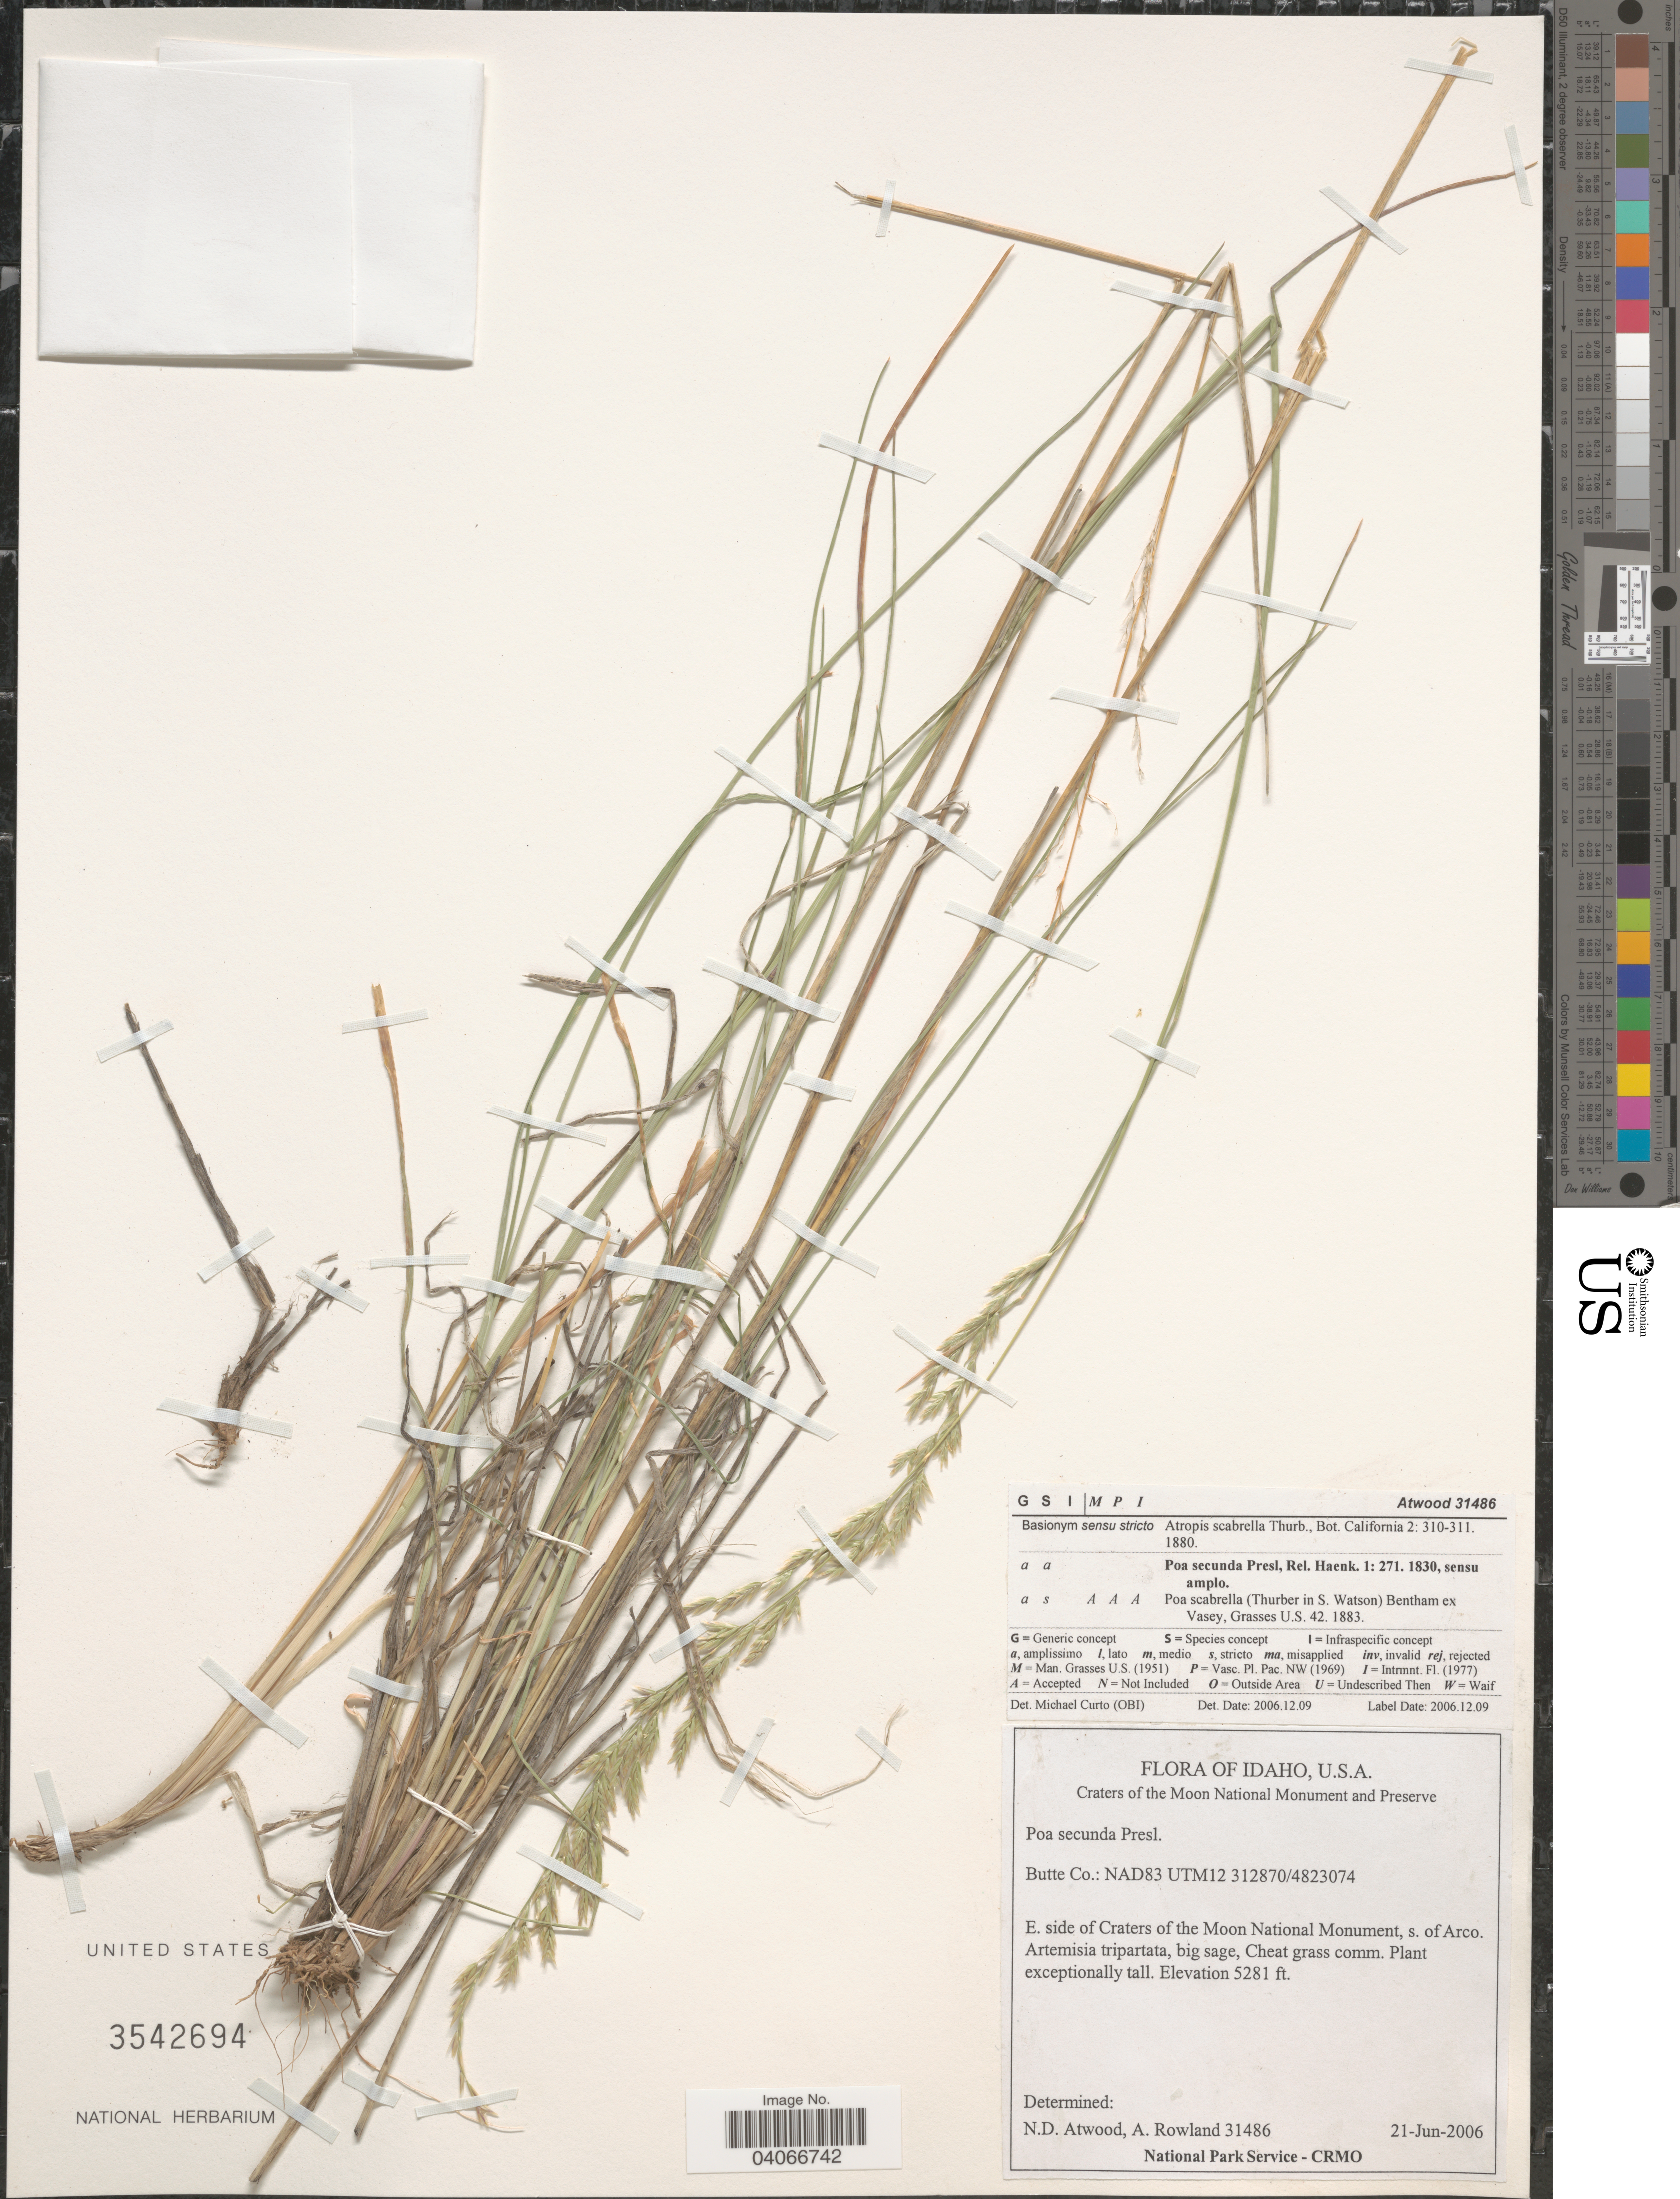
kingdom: Plantae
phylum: Tracheophyta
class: Liliopsida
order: Poales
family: Poaceae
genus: Poa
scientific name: Poa secunda subsp. secunda var. scabrella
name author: (Thurb.) Soreng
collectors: N. Atwood & A. Rowland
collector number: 31486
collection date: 2006-06-21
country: United States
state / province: Idaho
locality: Butte Co.: NAD83 UTM12 312870/4823074. E. side of Craters of the Moon National Monument, s. of Arco.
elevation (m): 1610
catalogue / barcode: US 3542694